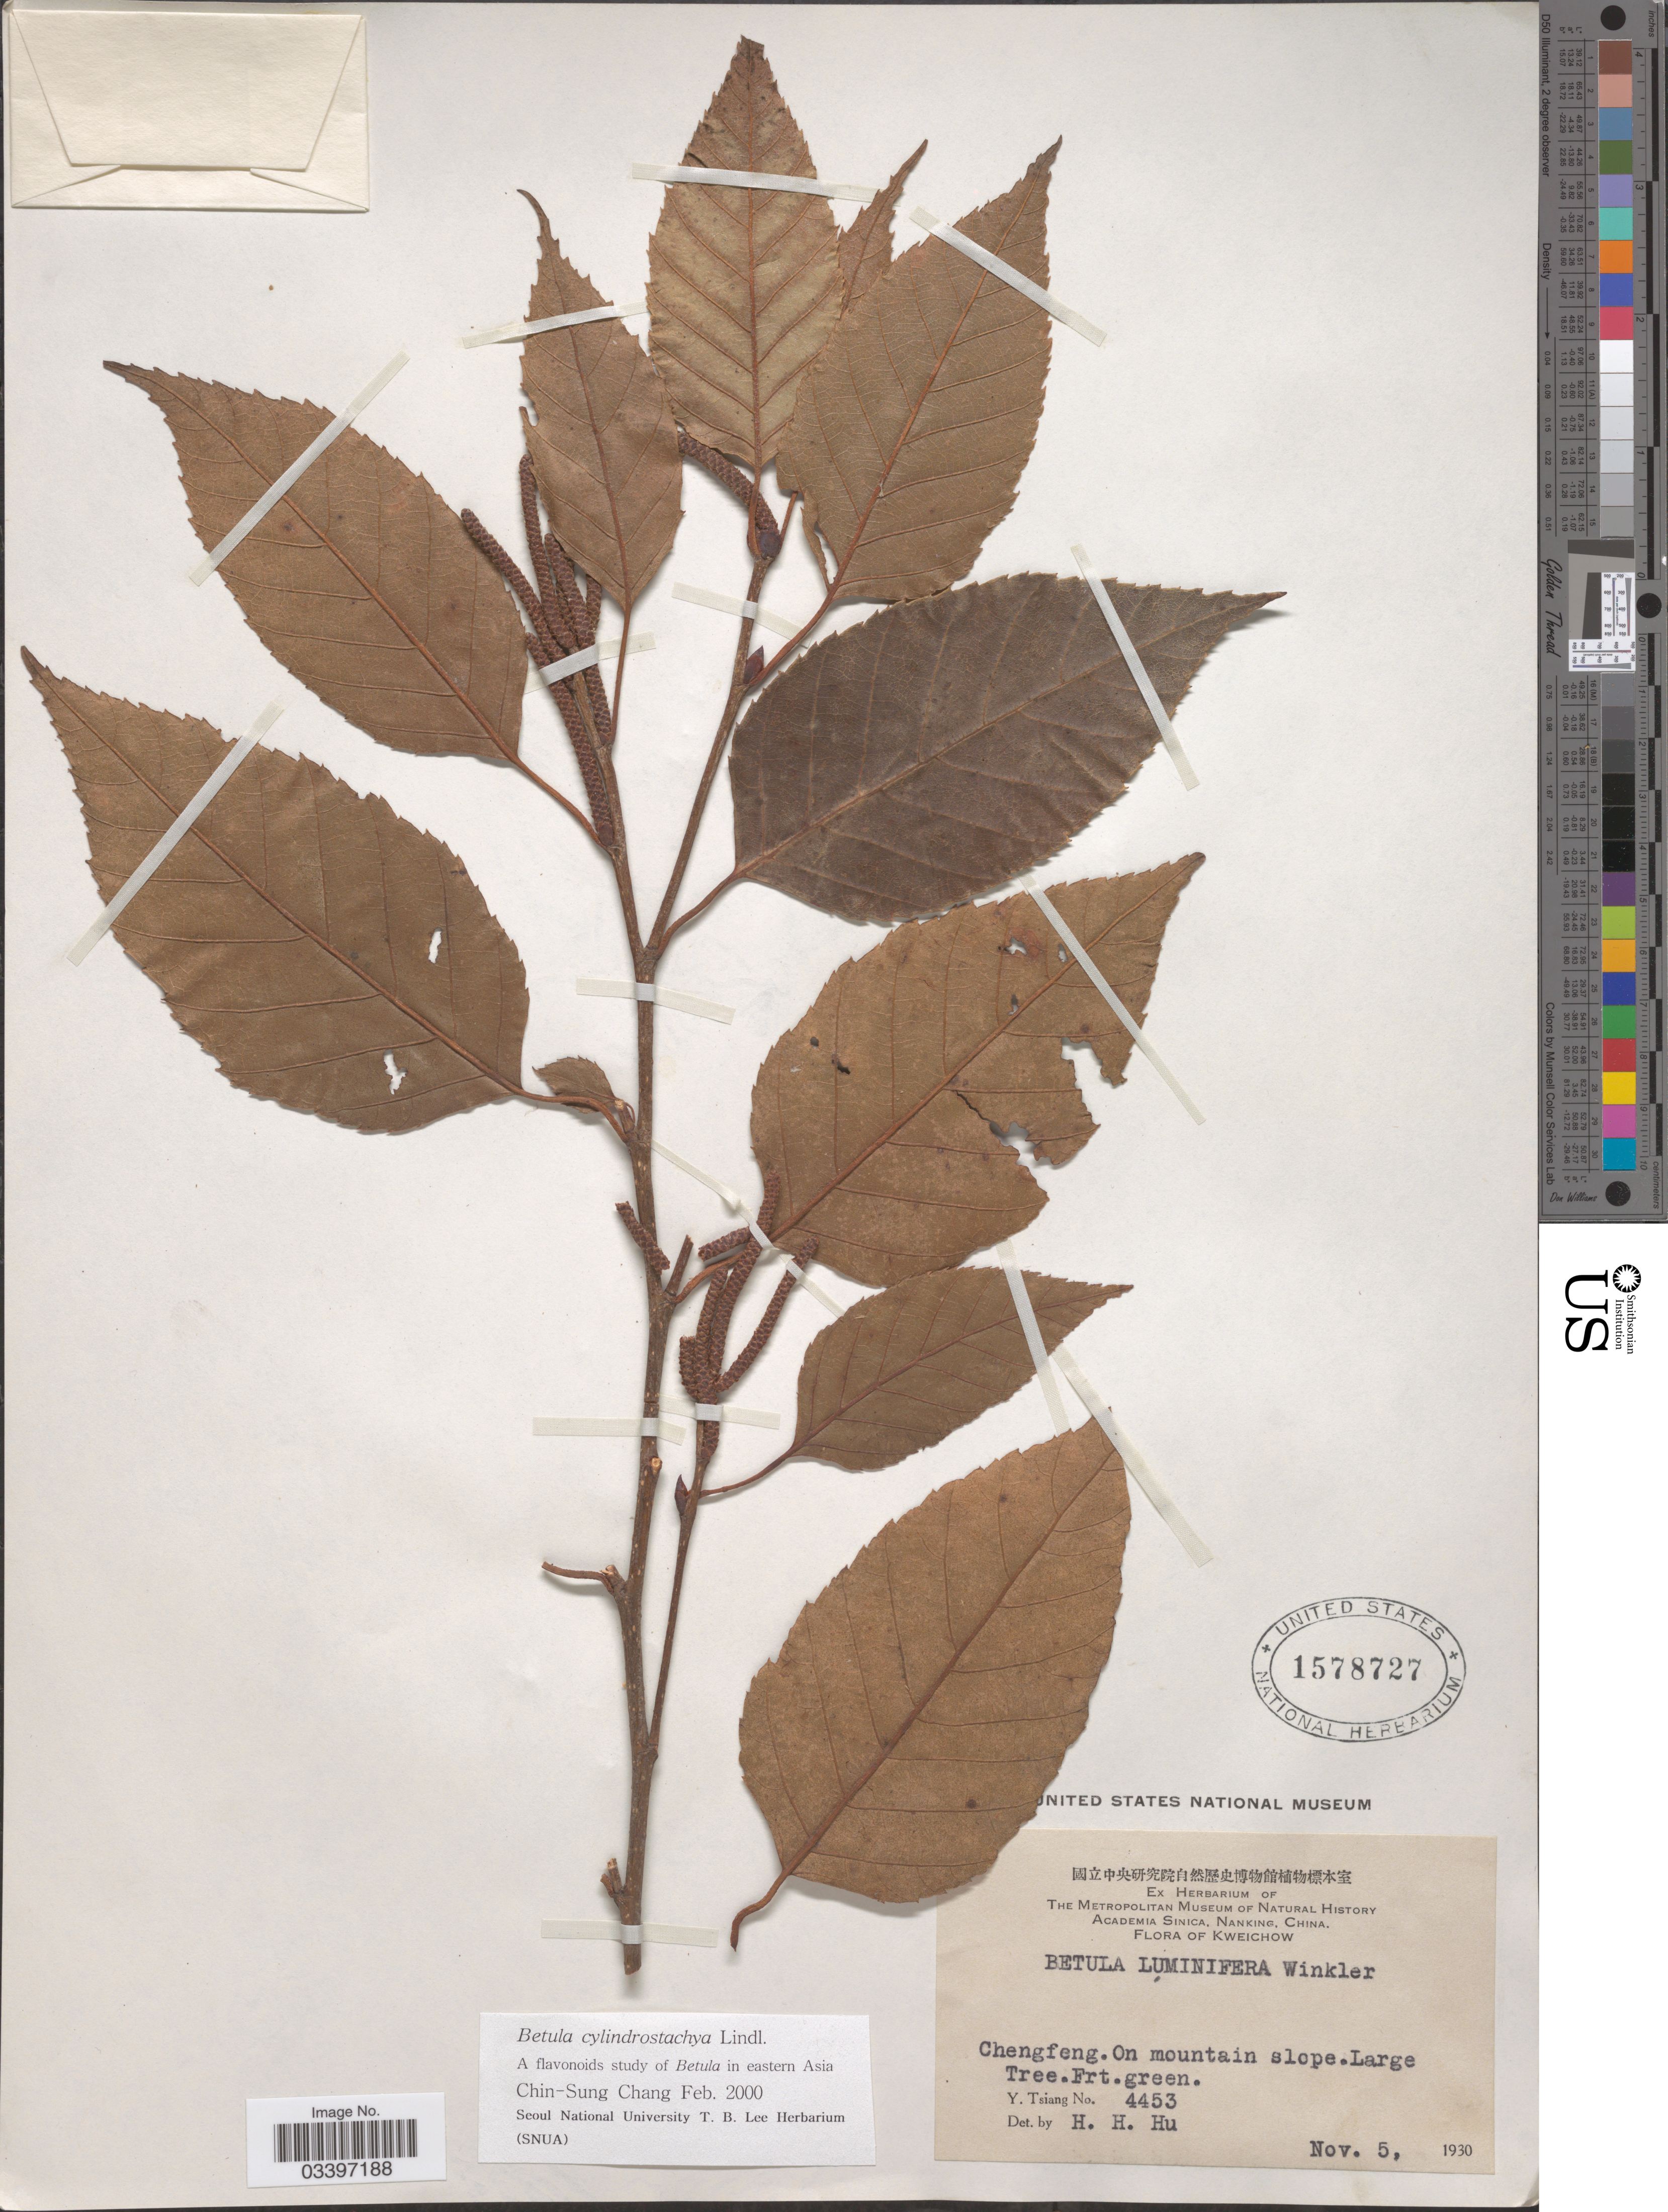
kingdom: Plantae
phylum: Tracheophyta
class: Magnoliopsida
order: Fagales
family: Betulaceae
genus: Betula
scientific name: Betula cylindrostachys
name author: Lindl. ex Wall.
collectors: Y. Tsiang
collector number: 4453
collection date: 1930-11-05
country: China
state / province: Guizhou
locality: Kweichow. Chengfeng. On mountain slope.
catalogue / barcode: US 1578727